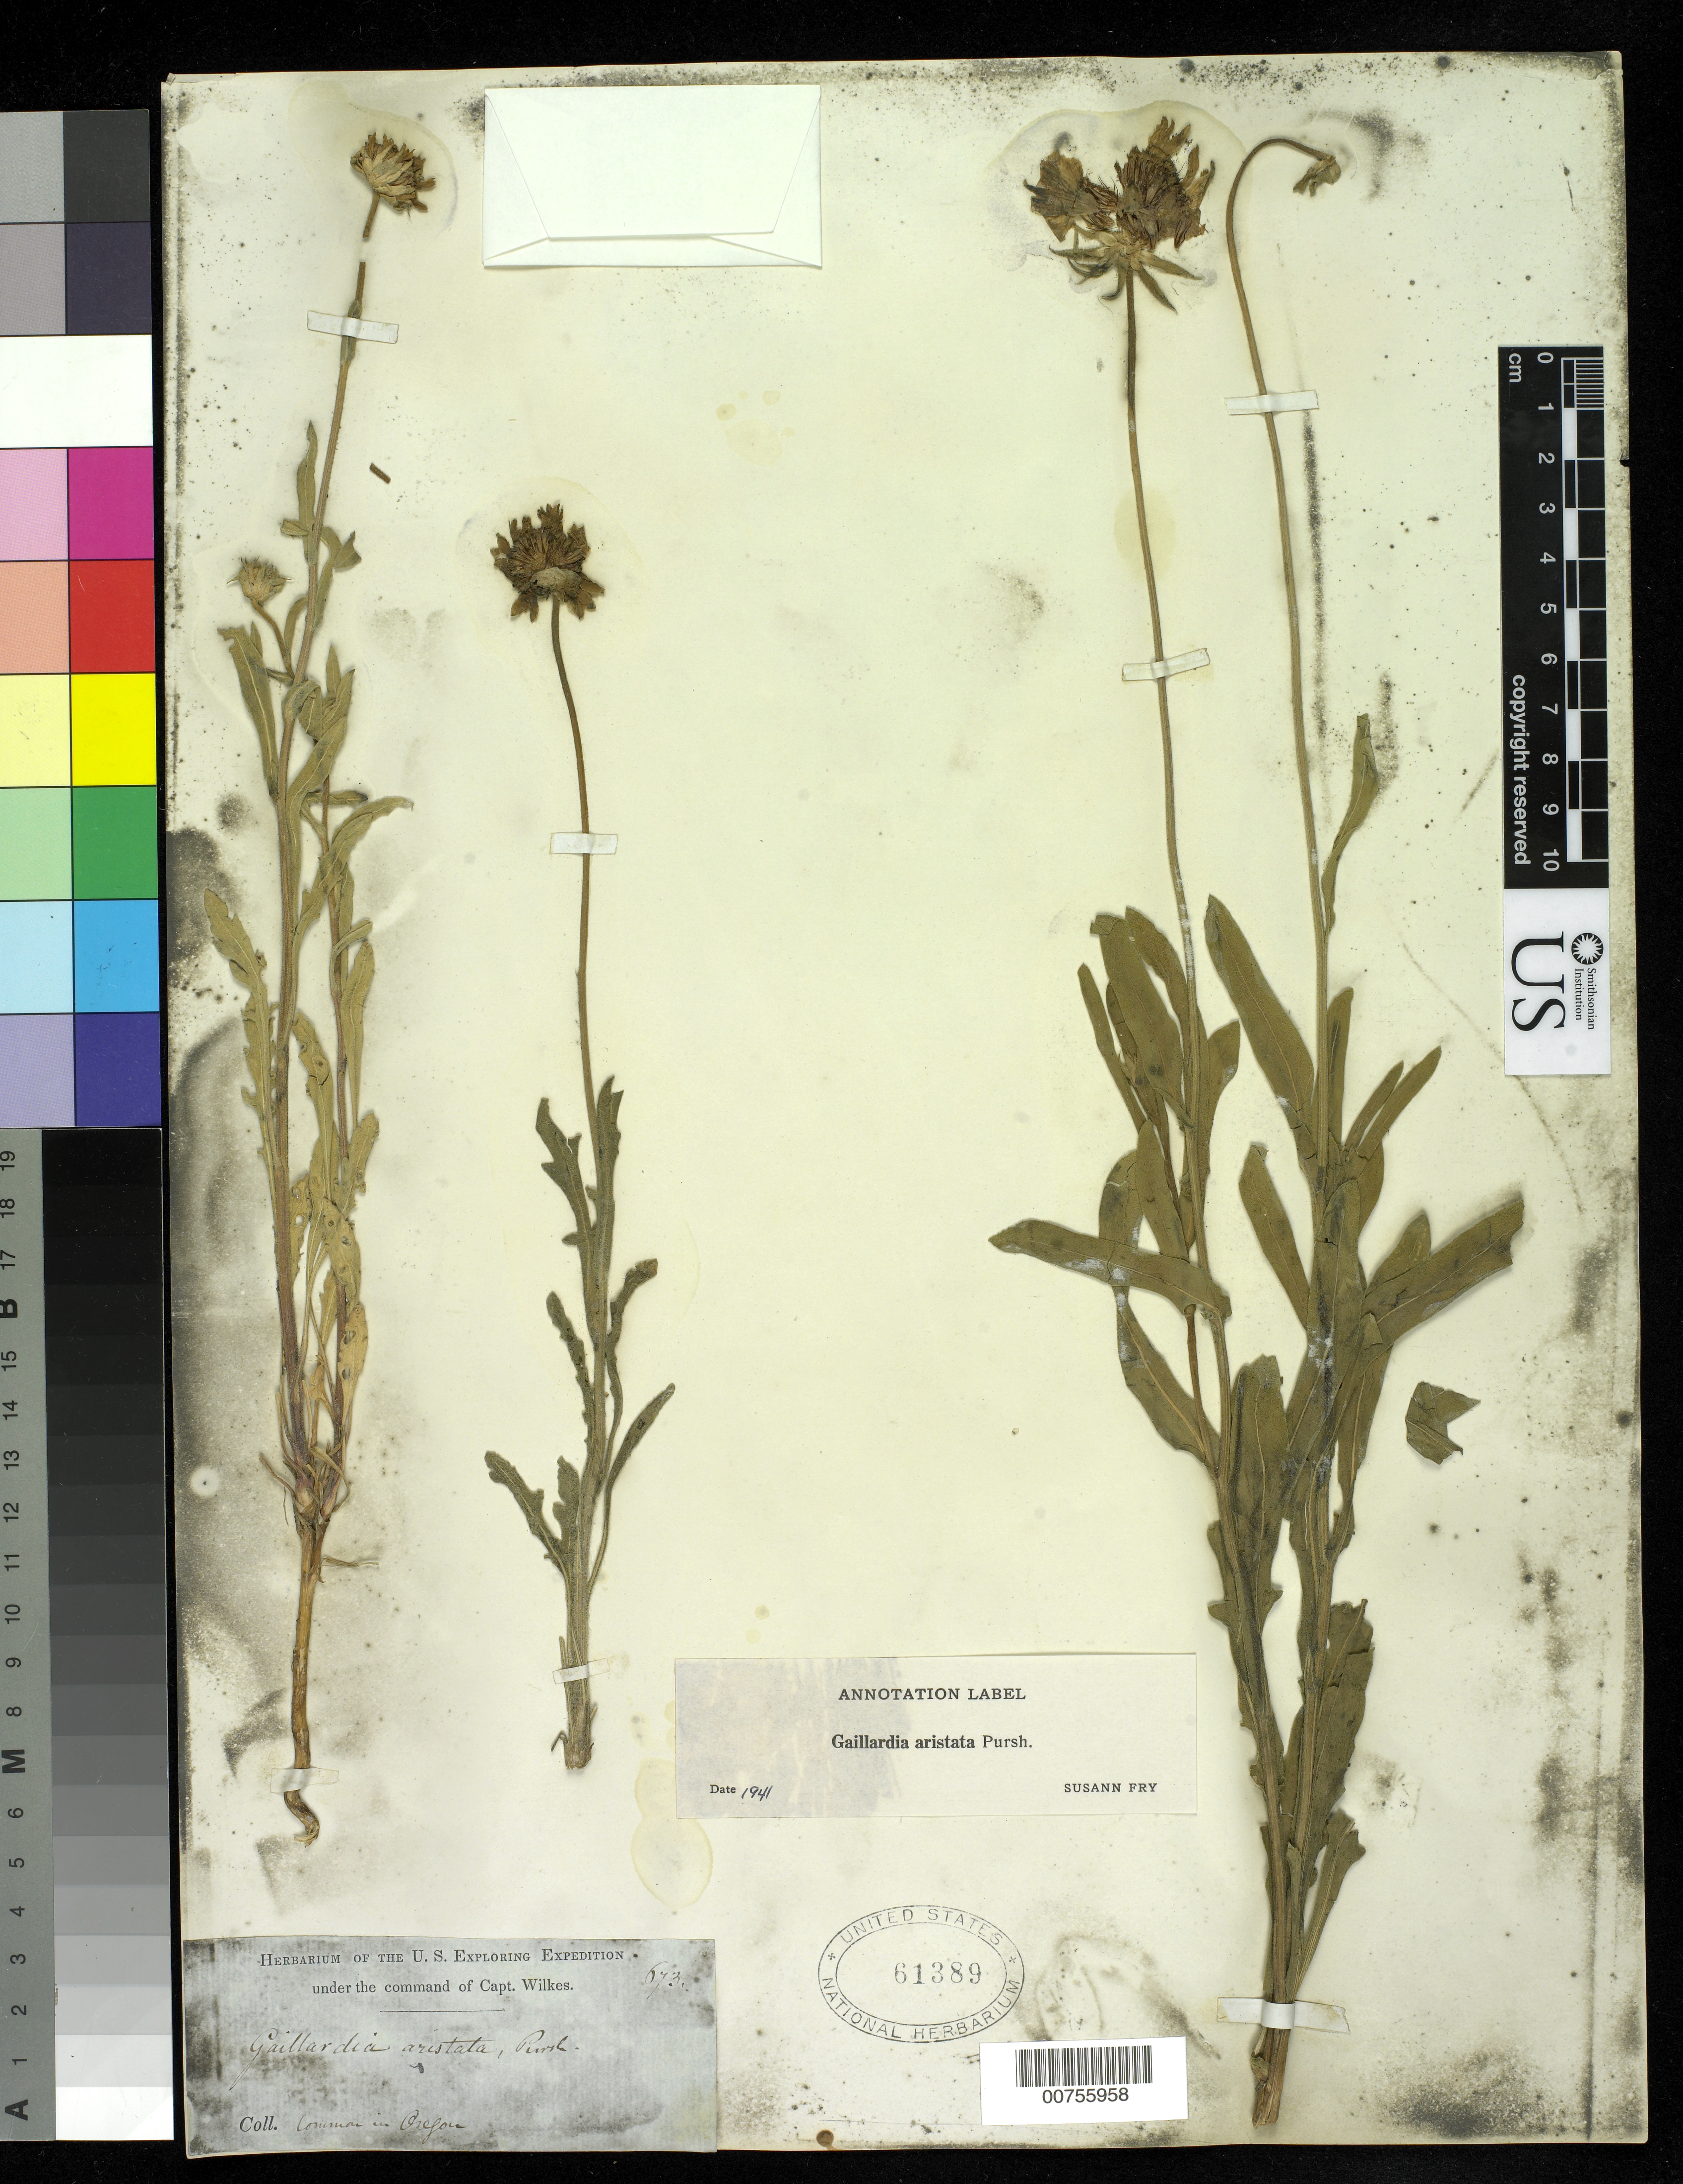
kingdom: Plantae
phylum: Tracheophyta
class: Magnoliopsida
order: Asterales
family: Asteraceae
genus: Gaillardia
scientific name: Gaillardia aristata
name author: Pursh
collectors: Wilkes Explor. Exped.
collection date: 1838/1842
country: United States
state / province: Oregon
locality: common in Oregon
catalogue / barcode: US 61389